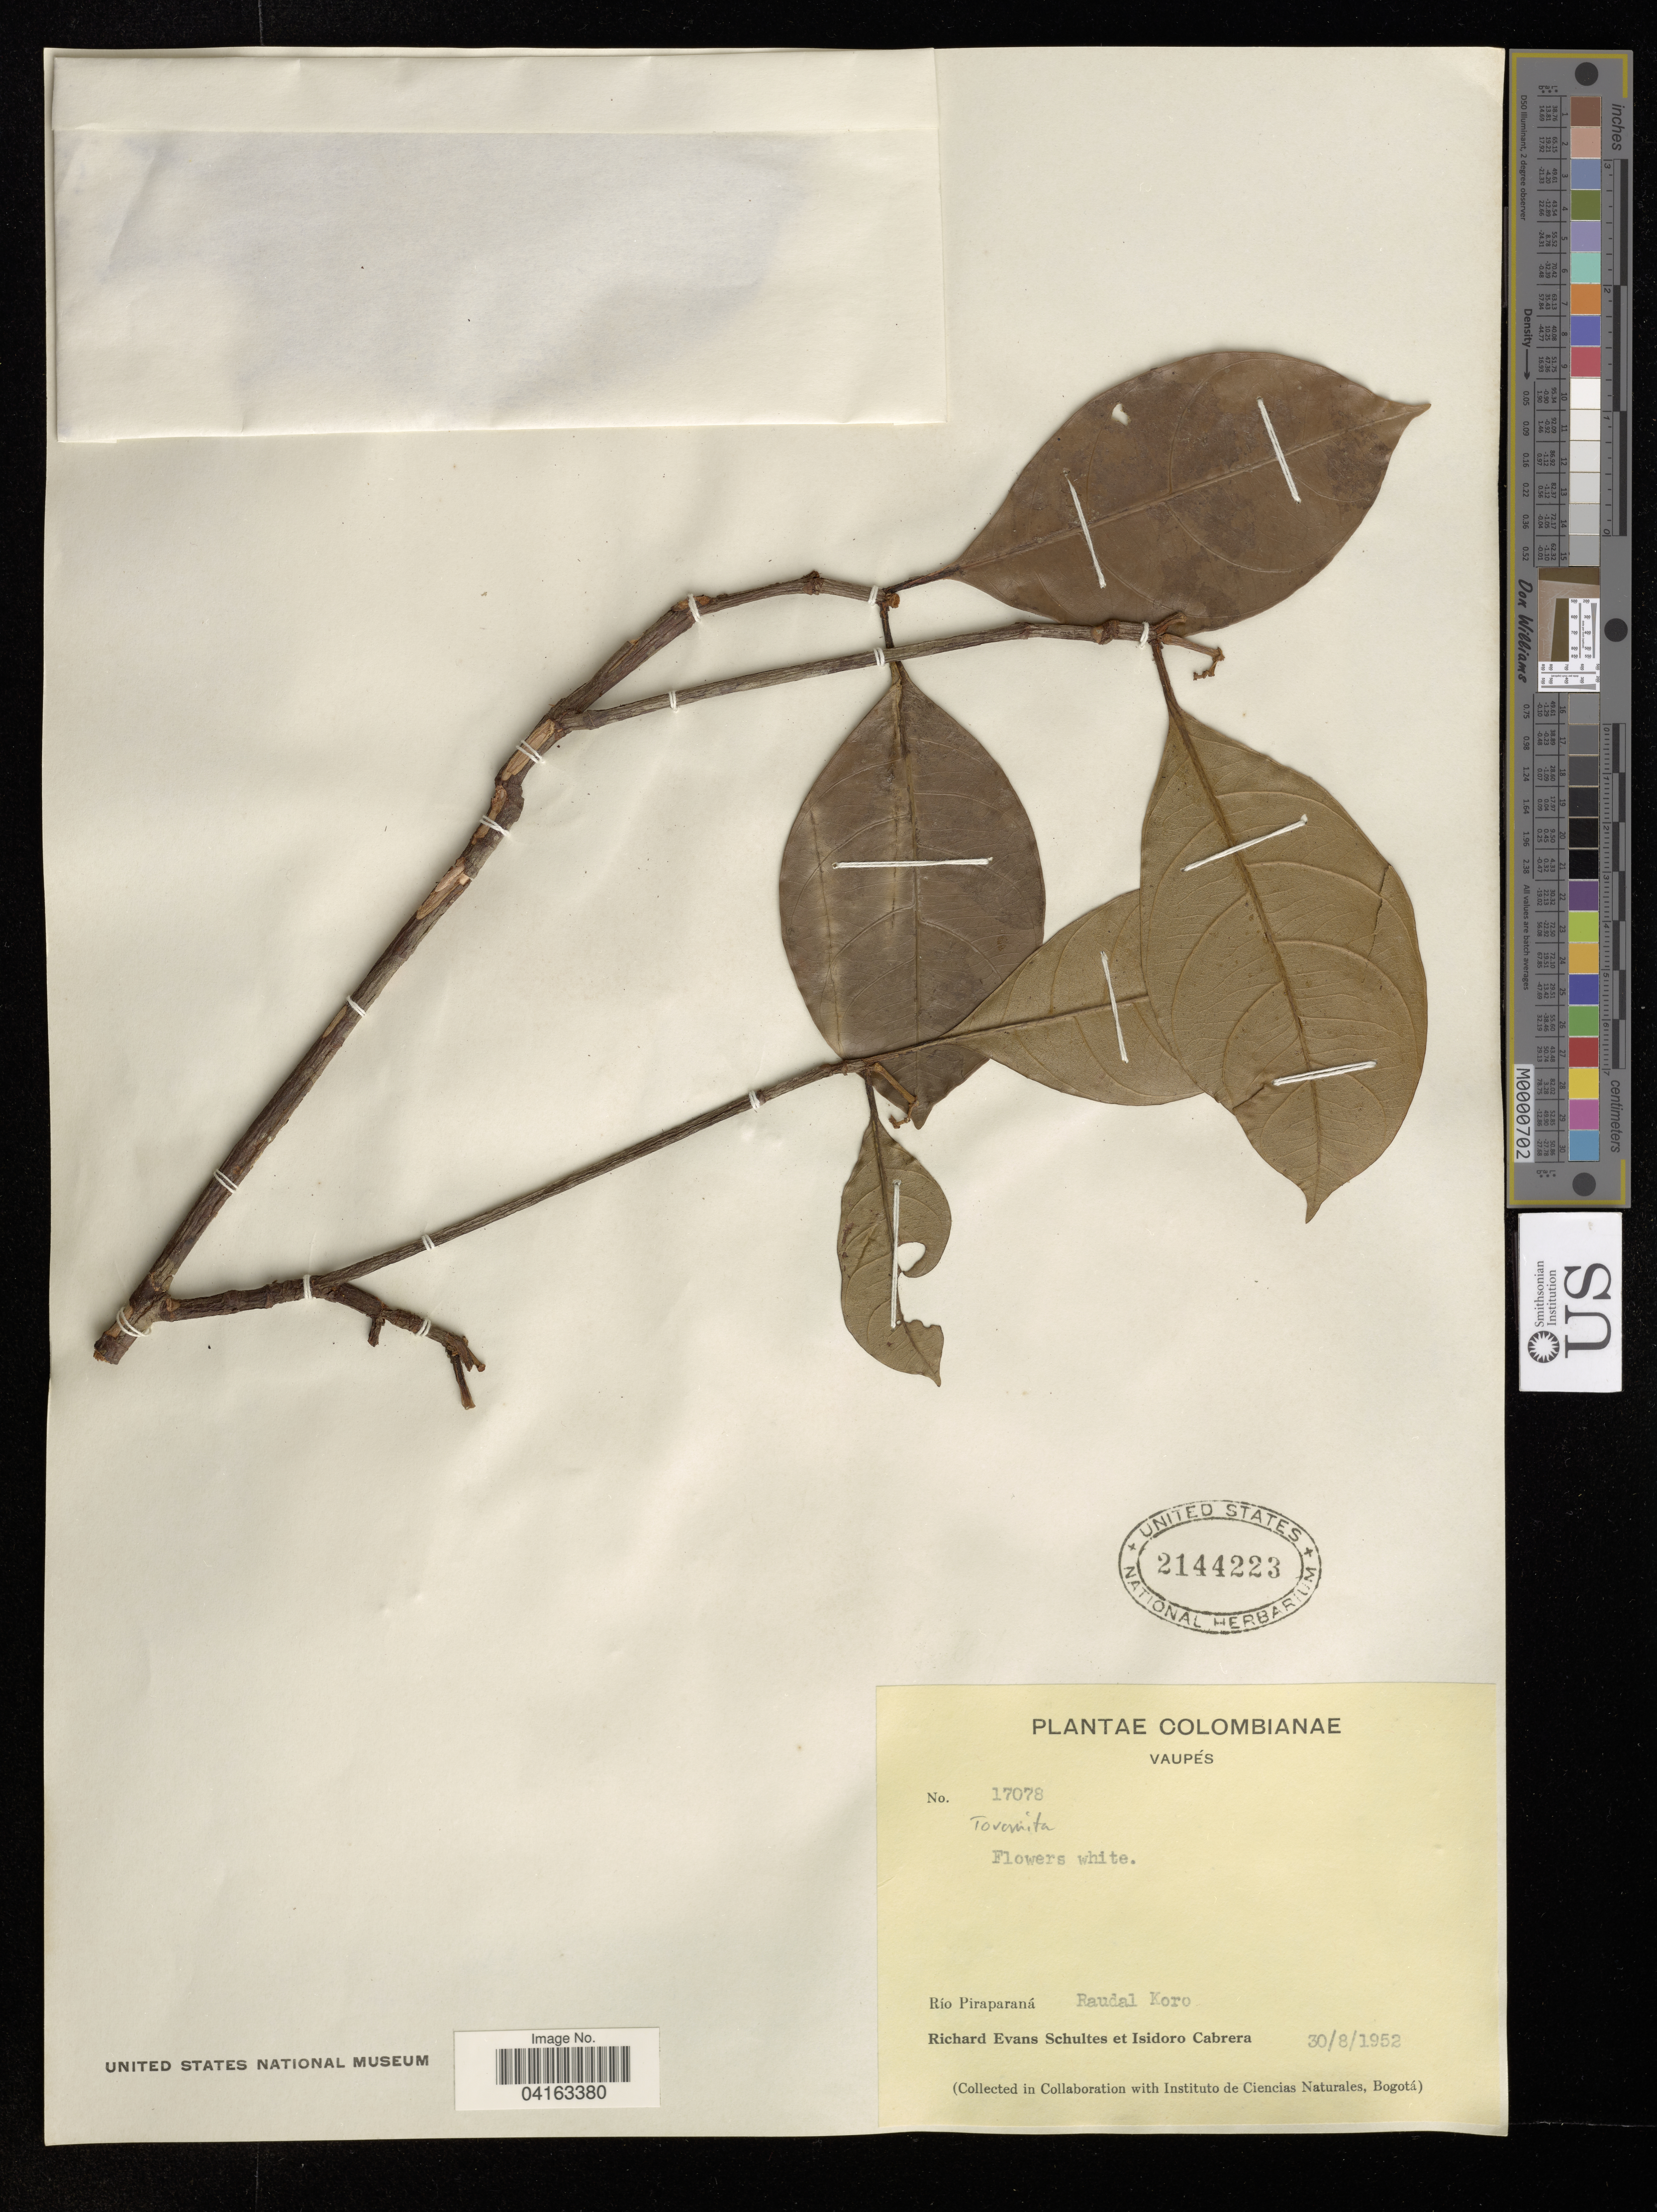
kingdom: Plantae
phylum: Tracheophyta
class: Magnoliopsida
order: Malpighiales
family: Clusiaceae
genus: Tovomita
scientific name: Tovomita sp.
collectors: R. Schultes & I. Cabrera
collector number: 17078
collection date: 1952-08-30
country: Colombia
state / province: Vaupés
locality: Río Piraparaná. Raudal Koro.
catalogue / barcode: US 2144223